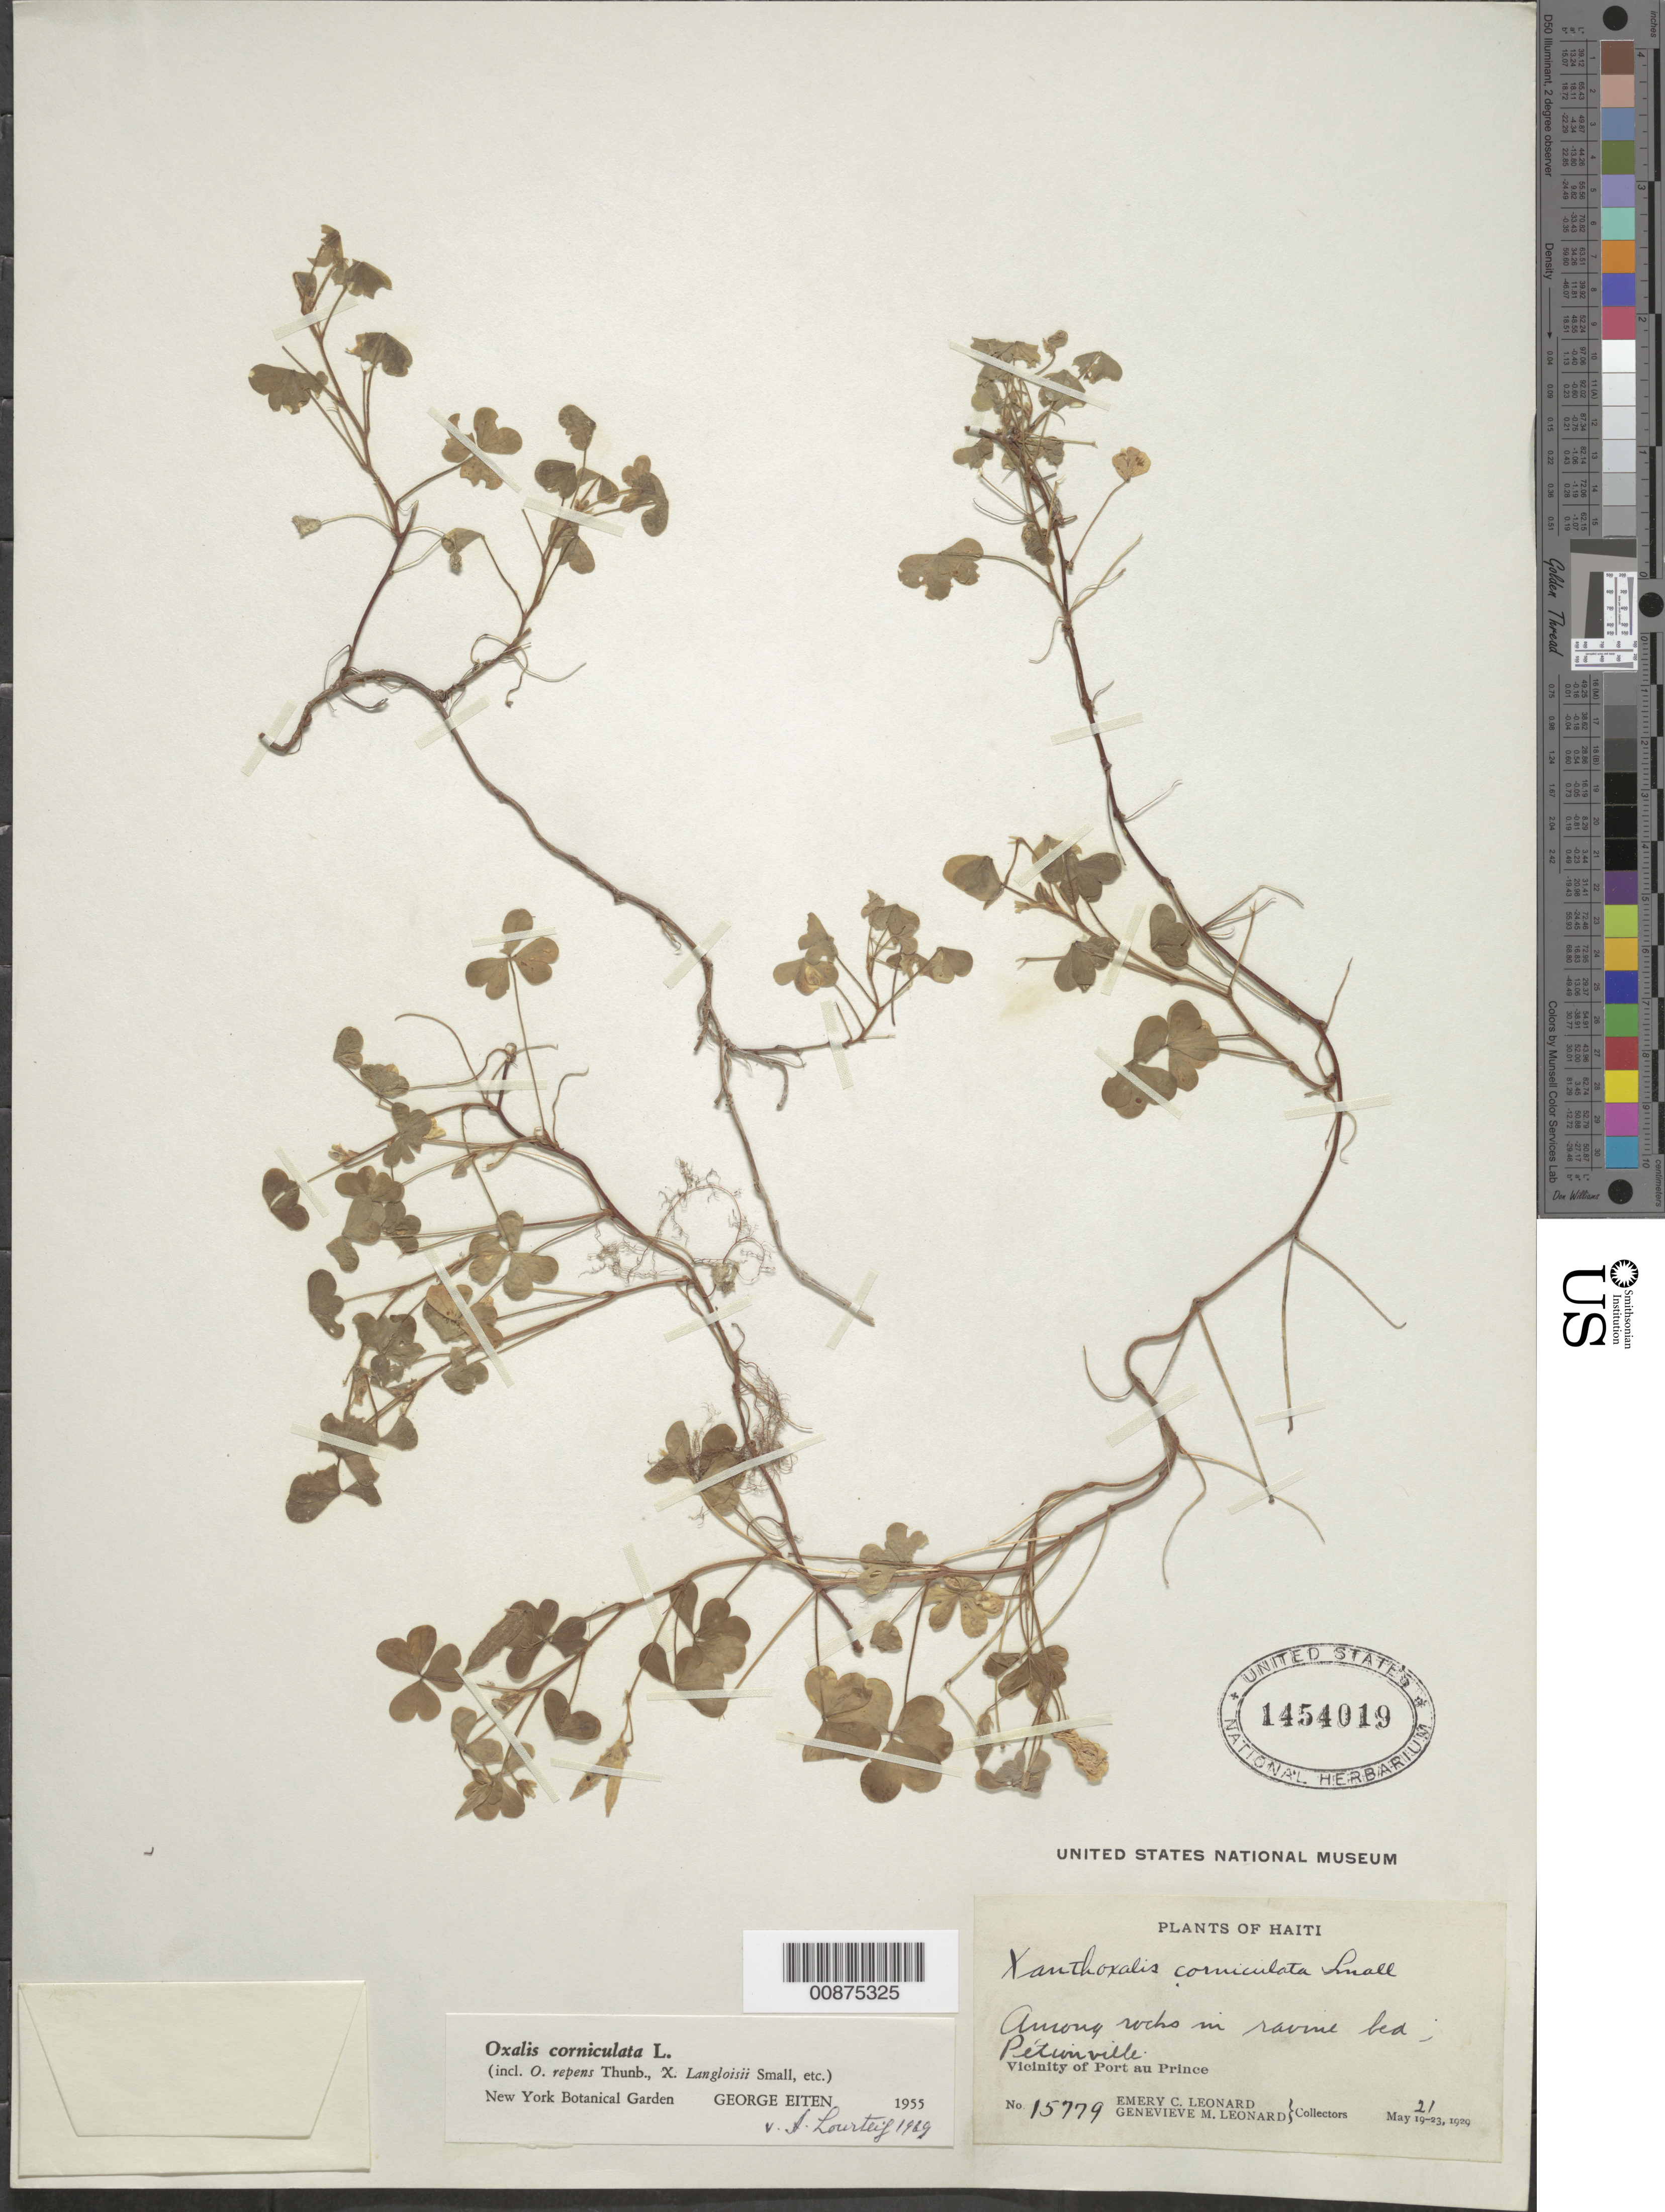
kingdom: Plantae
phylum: Tracheophyta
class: Magnoliopsida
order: Oxalidales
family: Oxalidaceae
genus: Oxalis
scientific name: Oxalis corniculata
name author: L.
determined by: Lourteig, A.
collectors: E. C. Leonard & G. M. Leonard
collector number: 15779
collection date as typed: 21 May 1929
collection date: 1929-05-21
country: Haiti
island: Hispaniola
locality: Vicinity of Port au Prince. Pétionville.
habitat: Among rocks in ravine bed.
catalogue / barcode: US 1454019